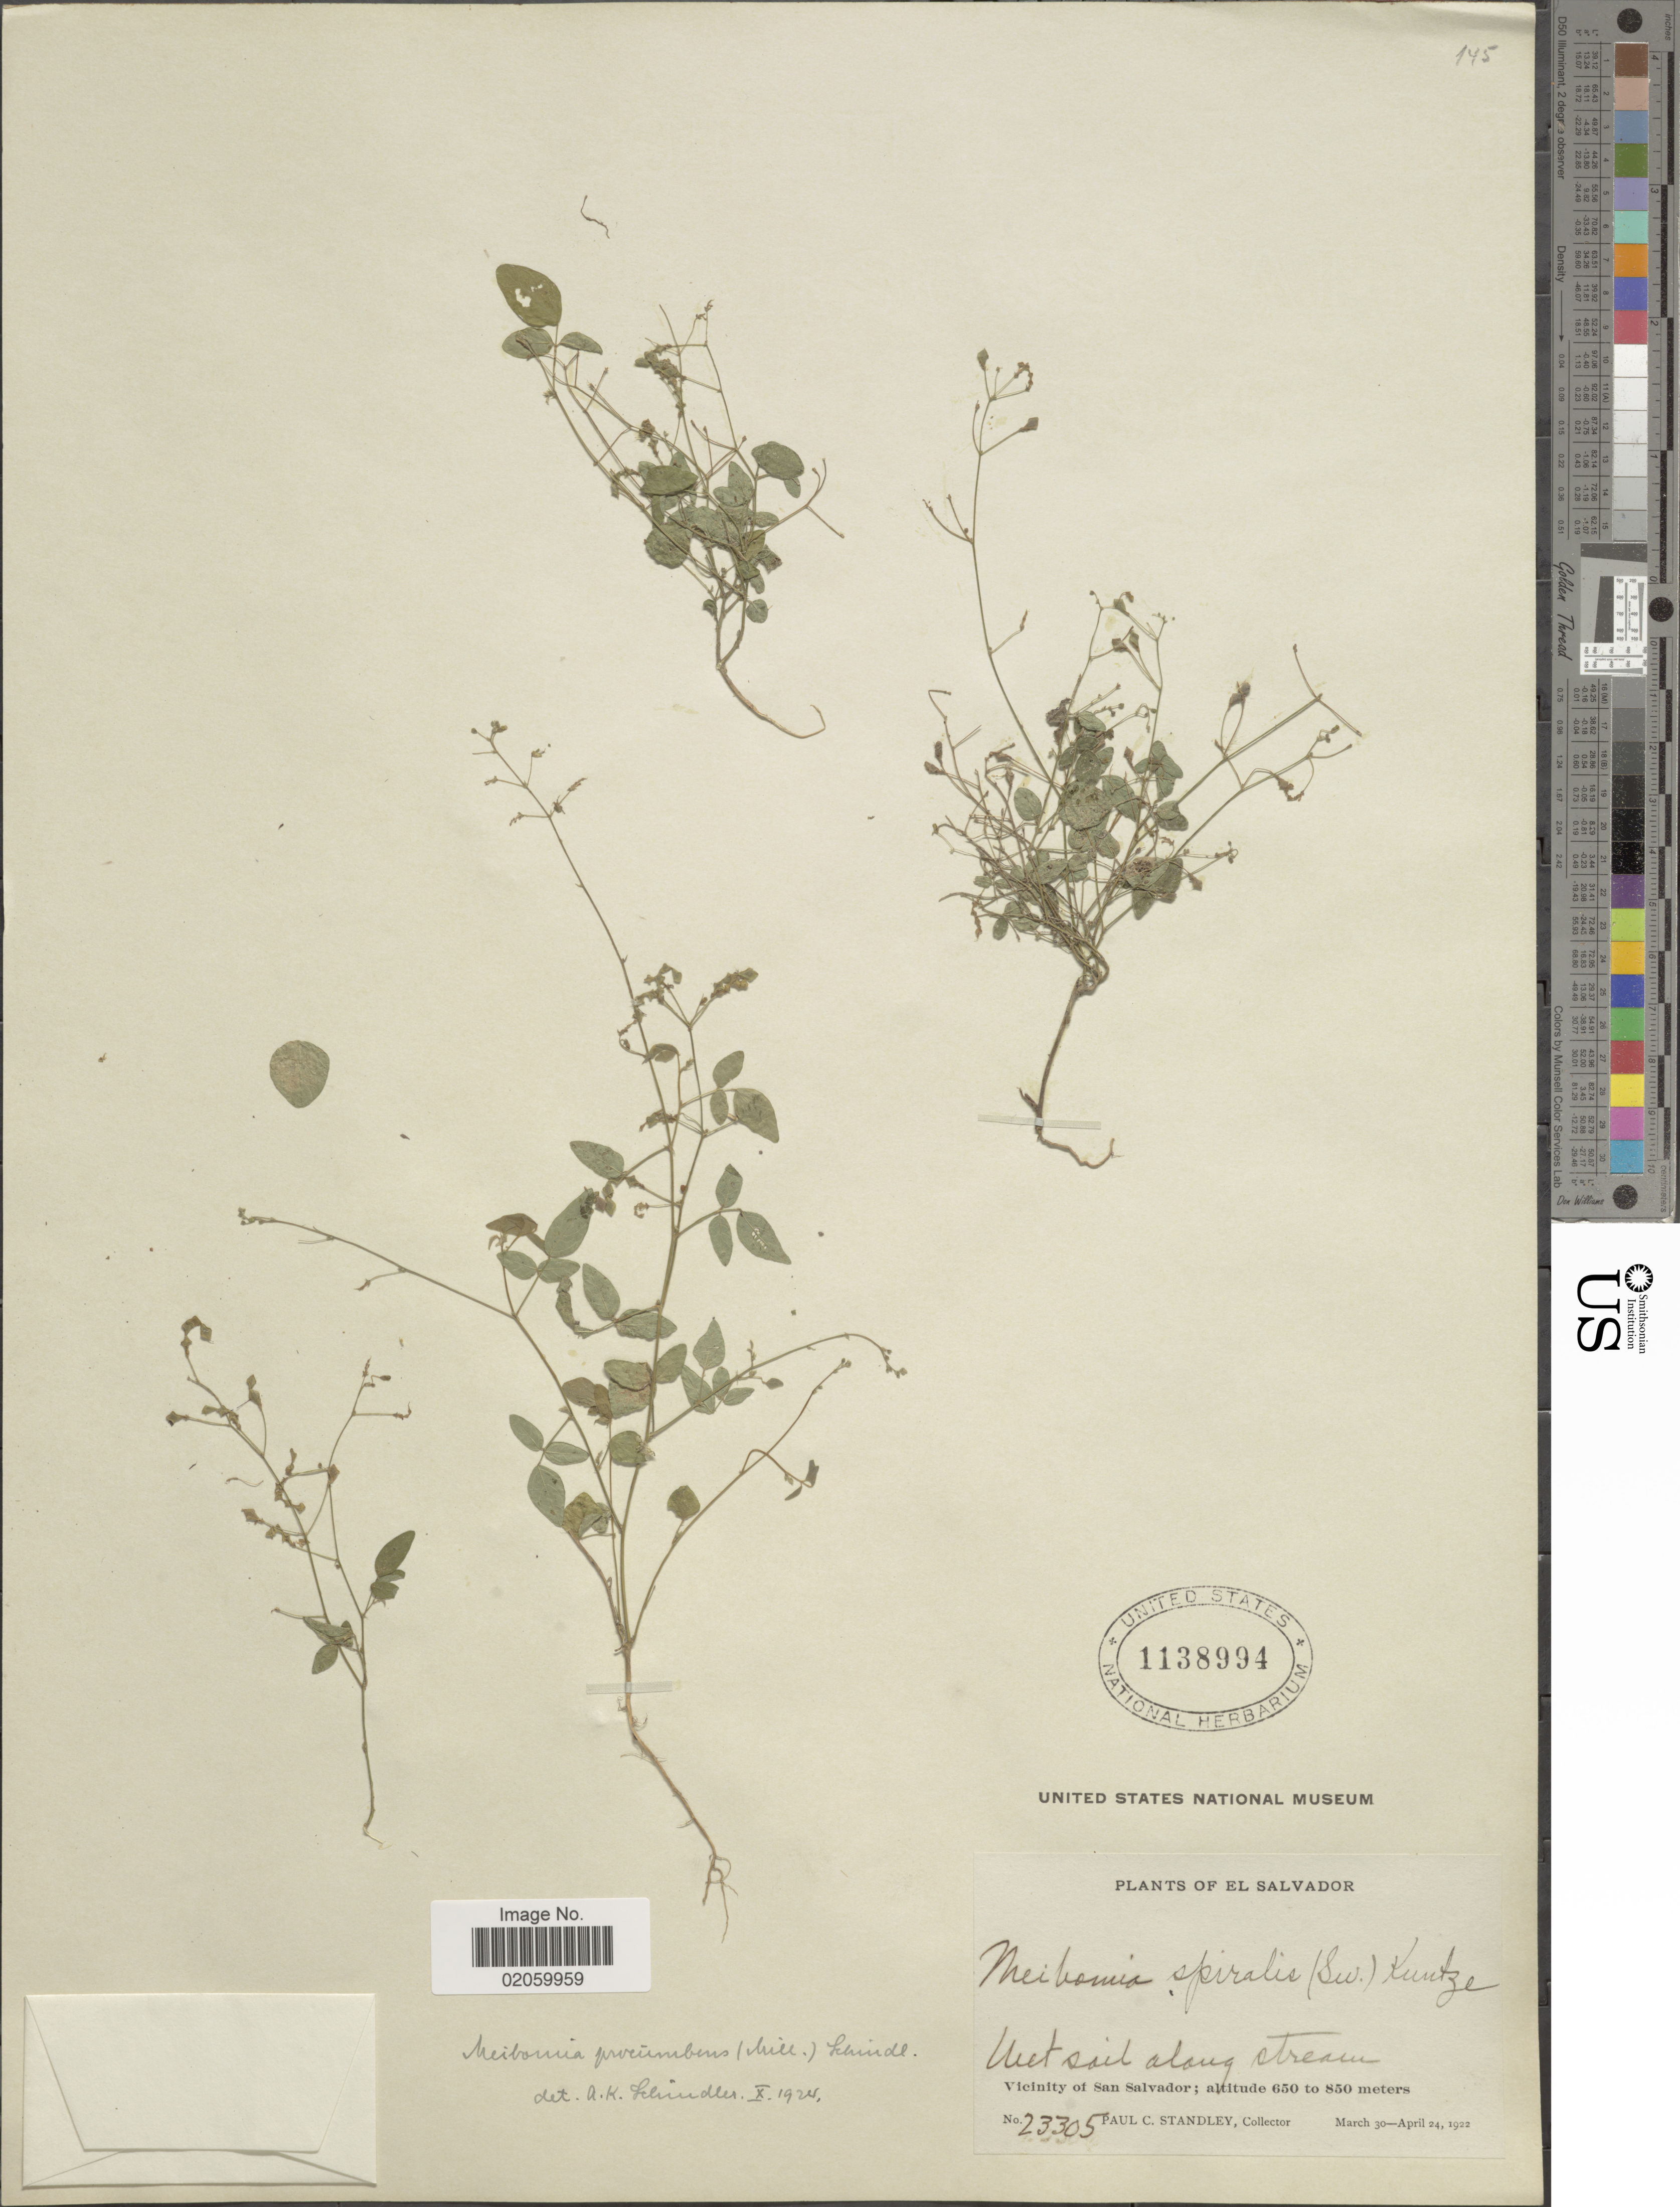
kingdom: Plantae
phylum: Tracheophyta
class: Magnoliopsida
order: Fabales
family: Fabaceae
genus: Desmodium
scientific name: Desmodium procumbens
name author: (Mill.) Hitchc.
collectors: P. C. Standley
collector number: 23305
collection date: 1922-03-30/1922-04-24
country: El Salvador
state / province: San Salvador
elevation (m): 650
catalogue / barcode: US 1138994